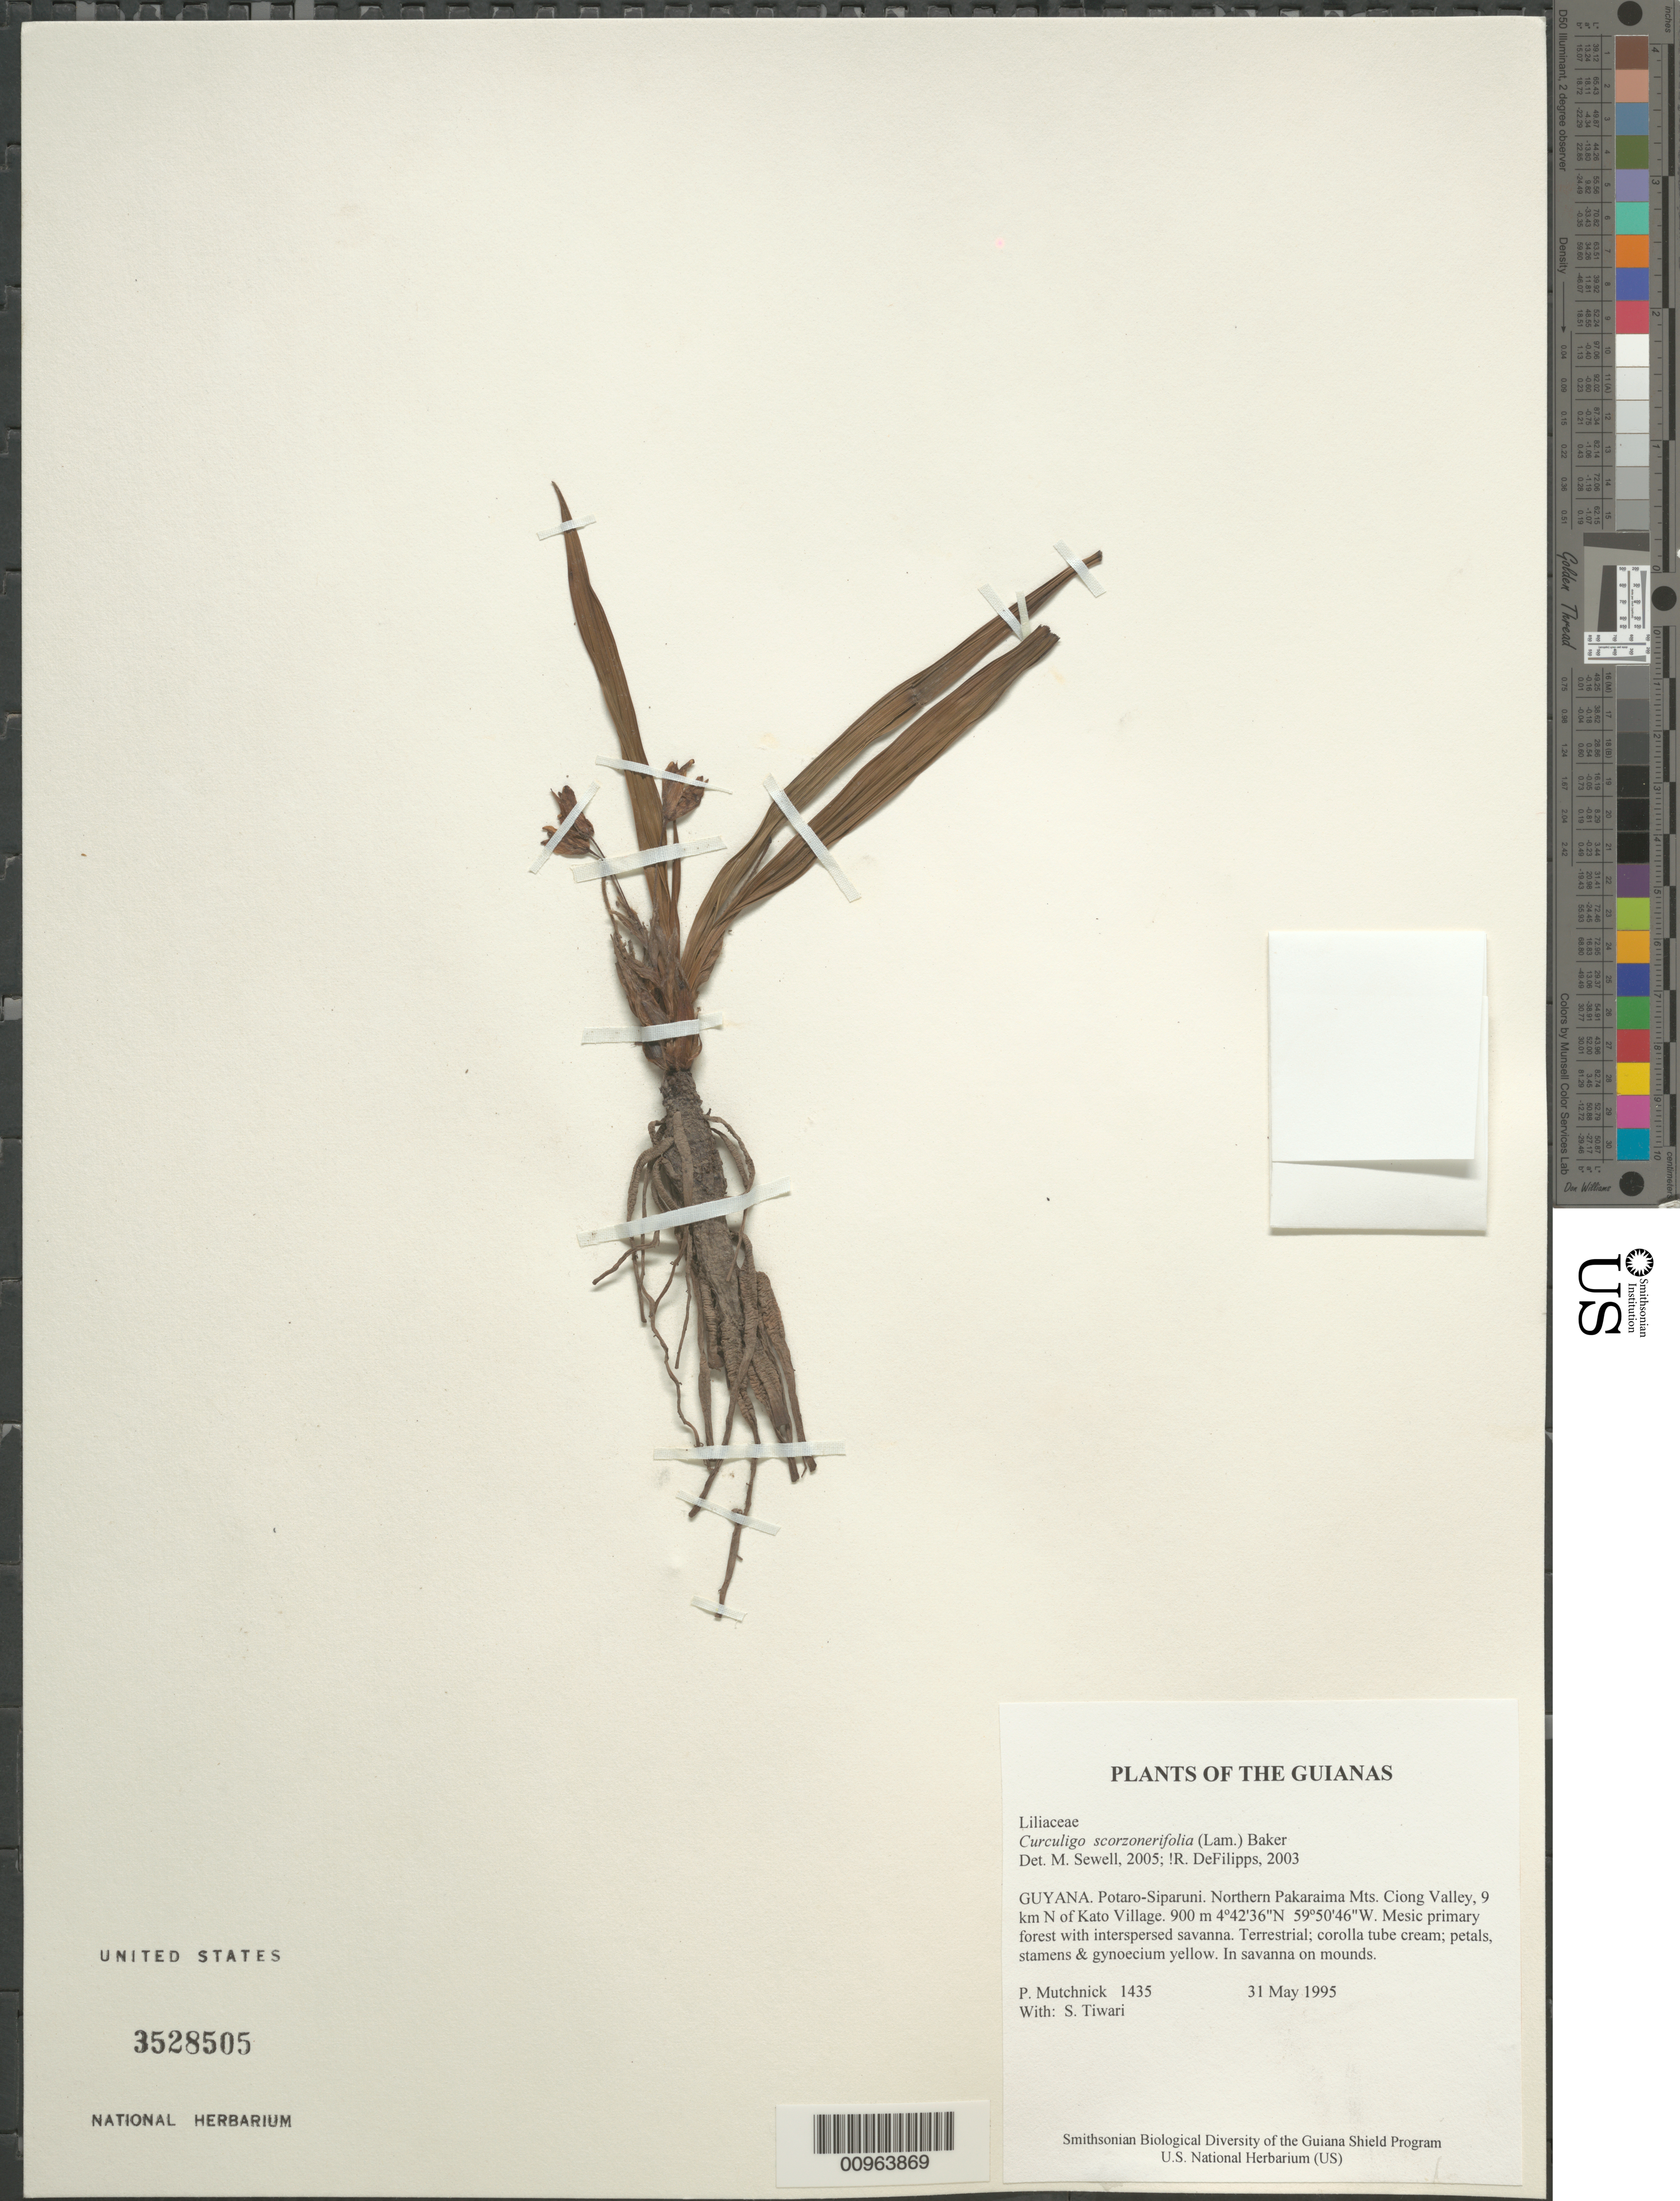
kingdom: Plantae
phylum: Tracheophyta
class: Liliopsida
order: Asparagales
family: Hypoxidaceae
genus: Curculigo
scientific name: Curculigo scorzonerifolia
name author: (Lam.) Baker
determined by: DeFilipps, R. A.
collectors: P. Mutchnick & S. Tiwari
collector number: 1435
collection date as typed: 31 May 1995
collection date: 1995-05-31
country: Guyana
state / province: Potaro-Siparuni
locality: Northern Pakaraima Mts. Ciong Valley, 9 km N of Kato Village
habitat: Mesic primary forest with interspersed savanna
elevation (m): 900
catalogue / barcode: US 3528505